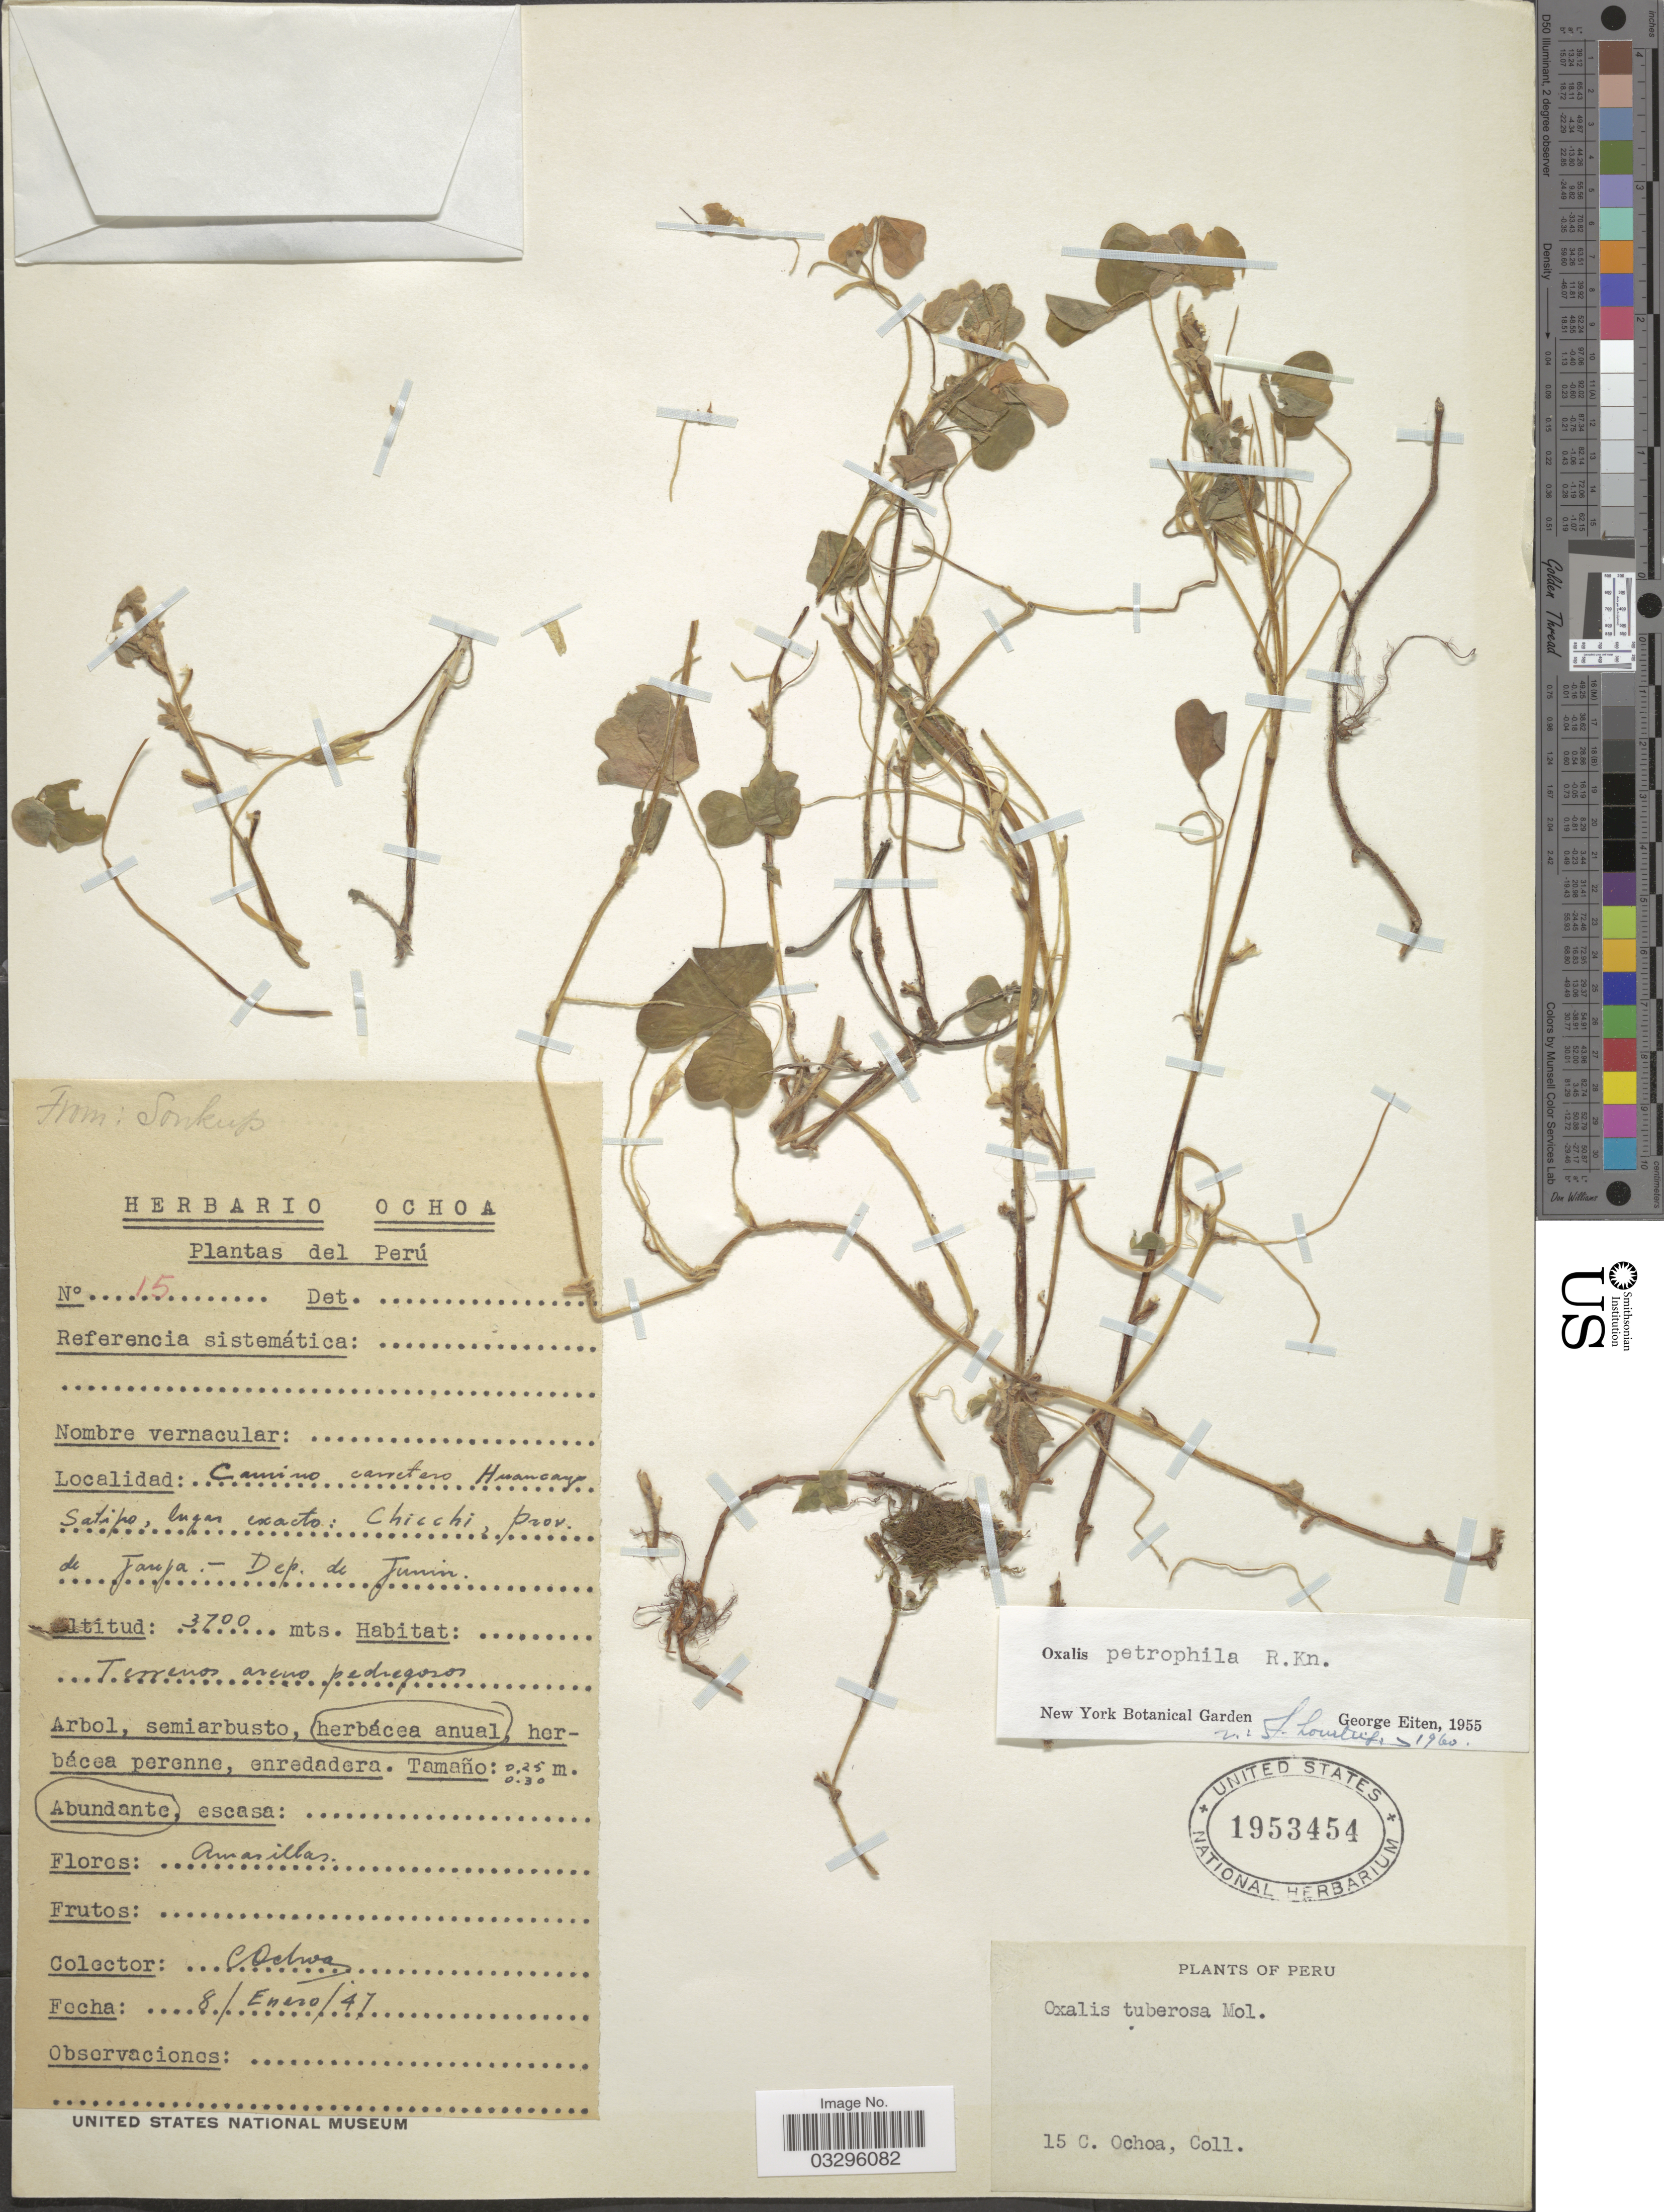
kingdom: Plantae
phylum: Tracheophyta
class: Magnoliopsida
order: Oxalidales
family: Oxalidaceae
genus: Oxalis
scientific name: Oxalis petrophila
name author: R. Knuth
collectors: C. Ochoa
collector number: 15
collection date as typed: Transcribed d/m/y: 8/1/47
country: Peru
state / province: Junín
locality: Camino carretero Huancayo Satipo, lugar exacto: Chicchi, Prov. de Jauja. Dep. de Junin.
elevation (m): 3700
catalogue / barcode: US 1953454